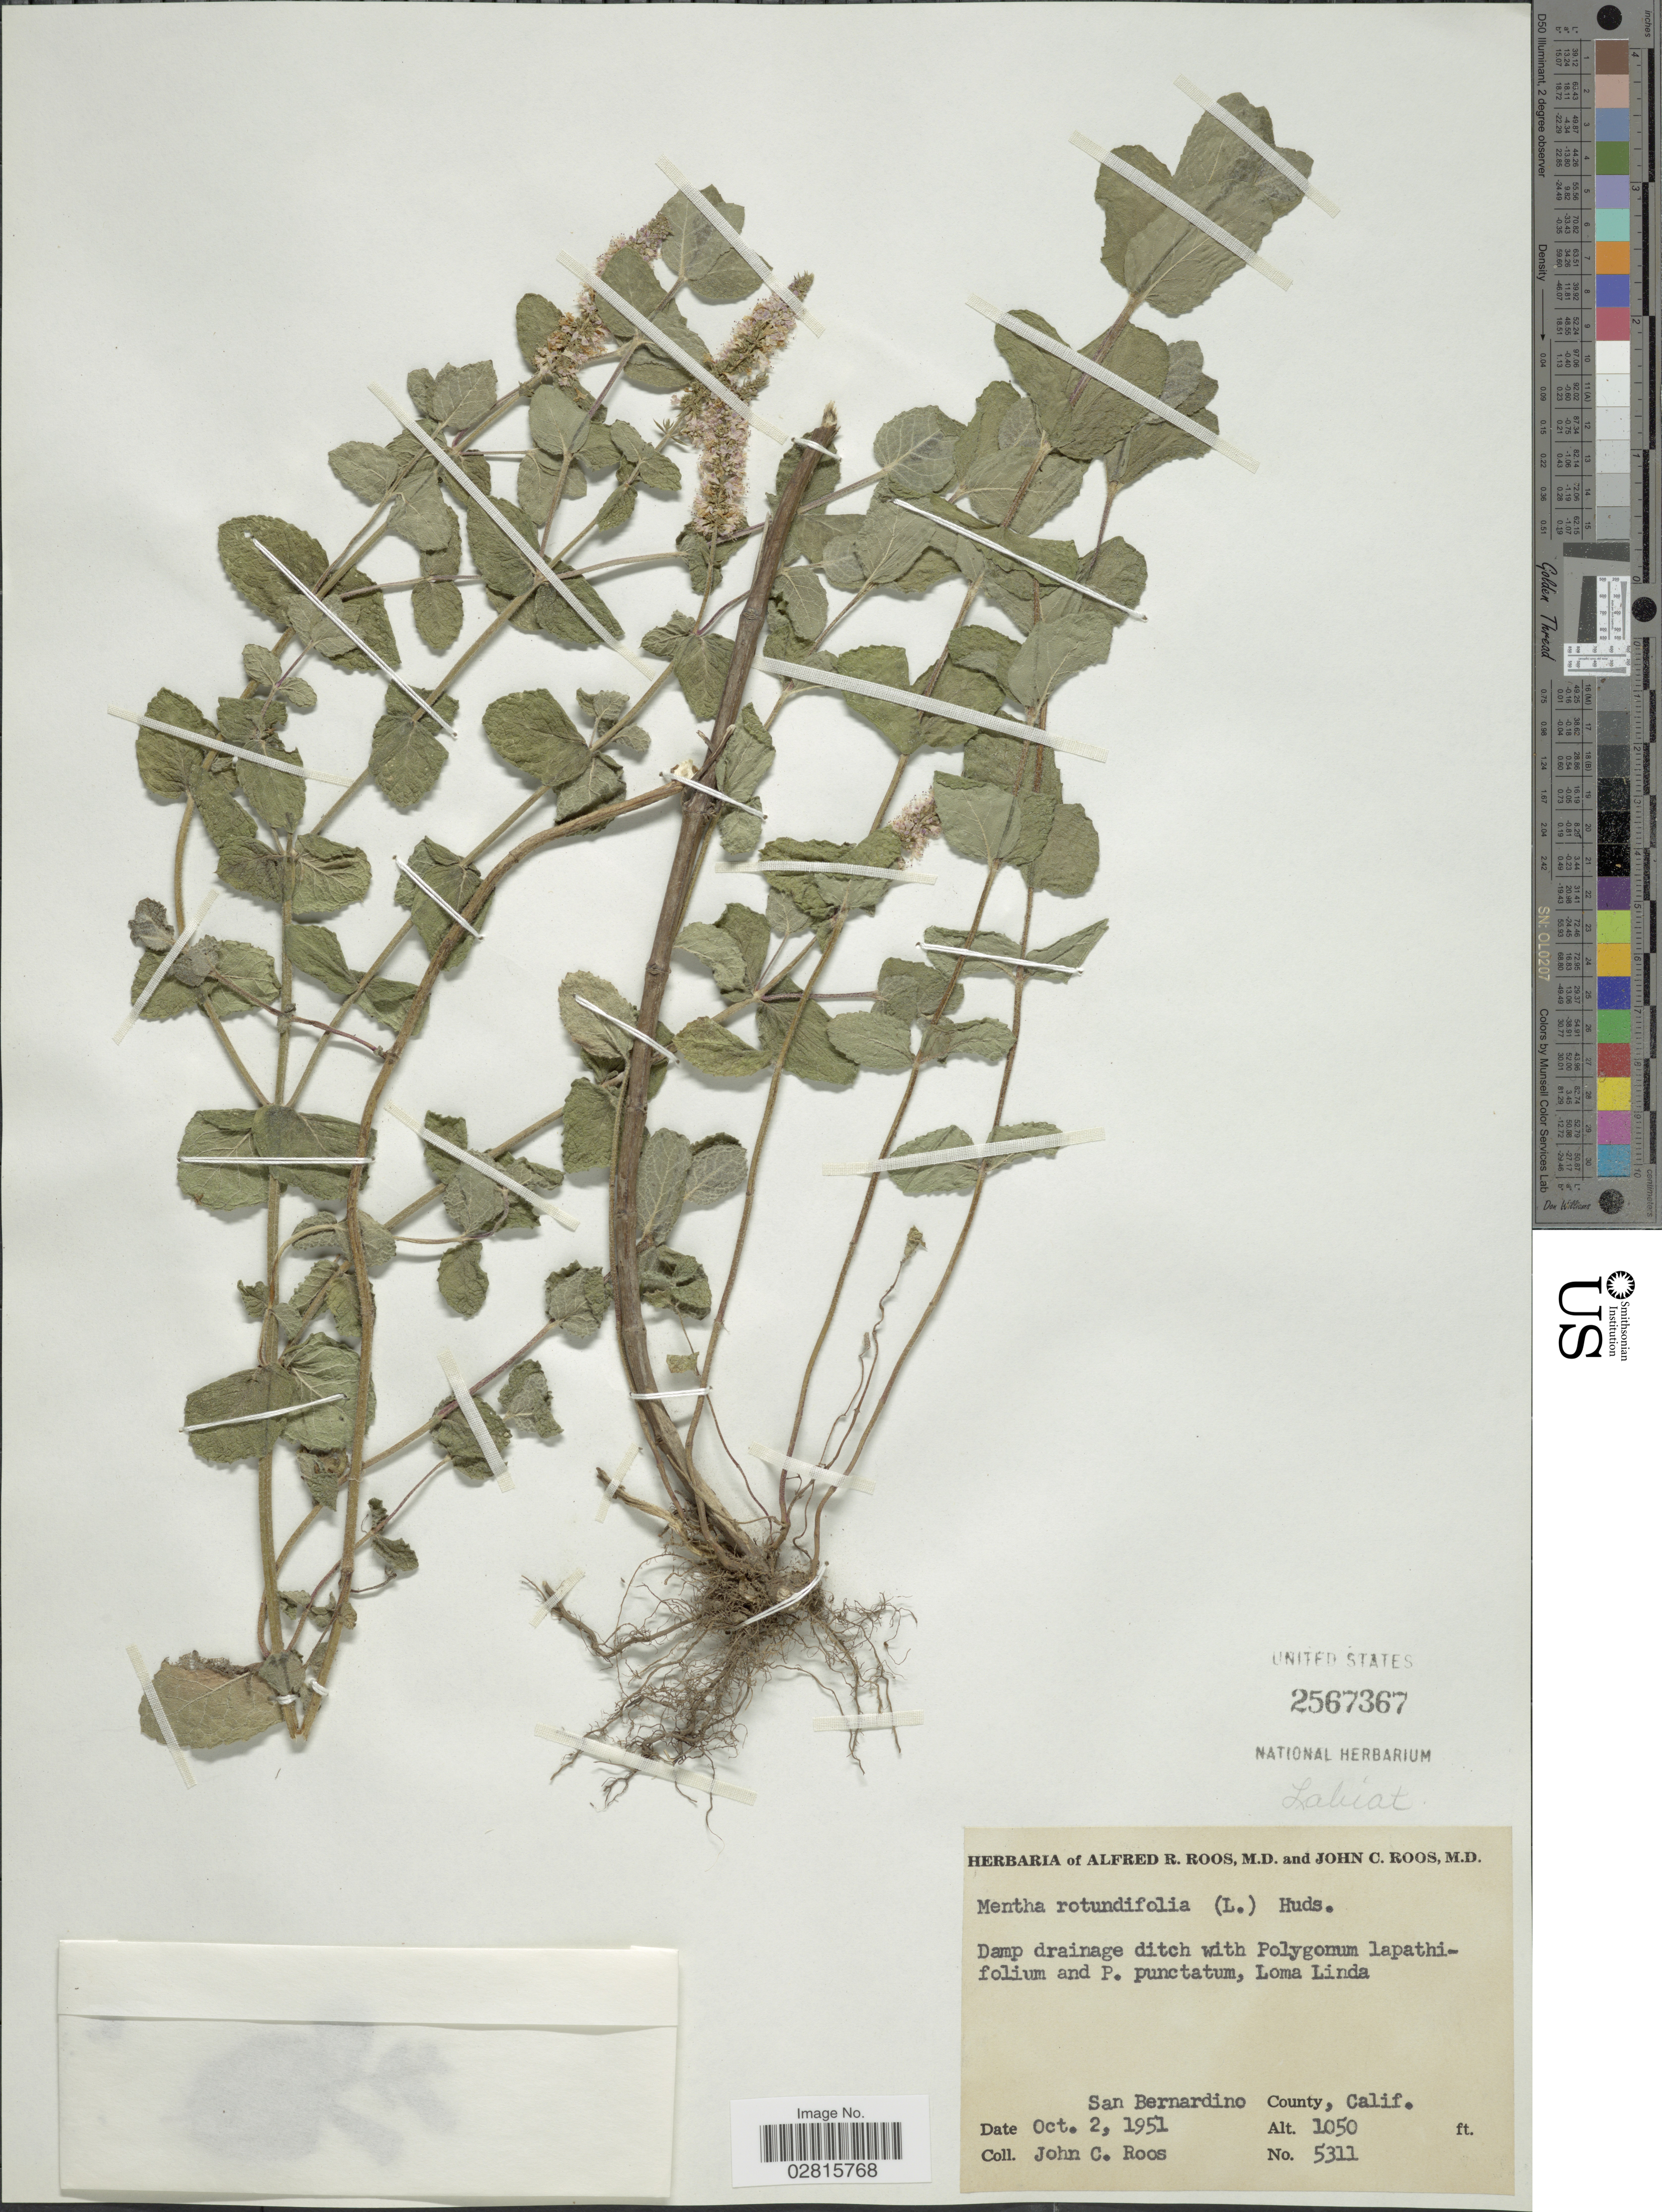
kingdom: Plantae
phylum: Tracheophyta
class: Magnoliopsida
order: Lamiales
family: Lamiaceae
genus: Mentha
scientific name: Mentha rotundifolia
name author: (L.) Huds.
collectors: J. C. Roos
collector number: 5311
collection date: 1951-10-02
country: United States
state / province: California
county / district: San Bernardino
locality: San Bernardino County, Calif.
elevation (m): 320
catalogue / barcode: US 2567367